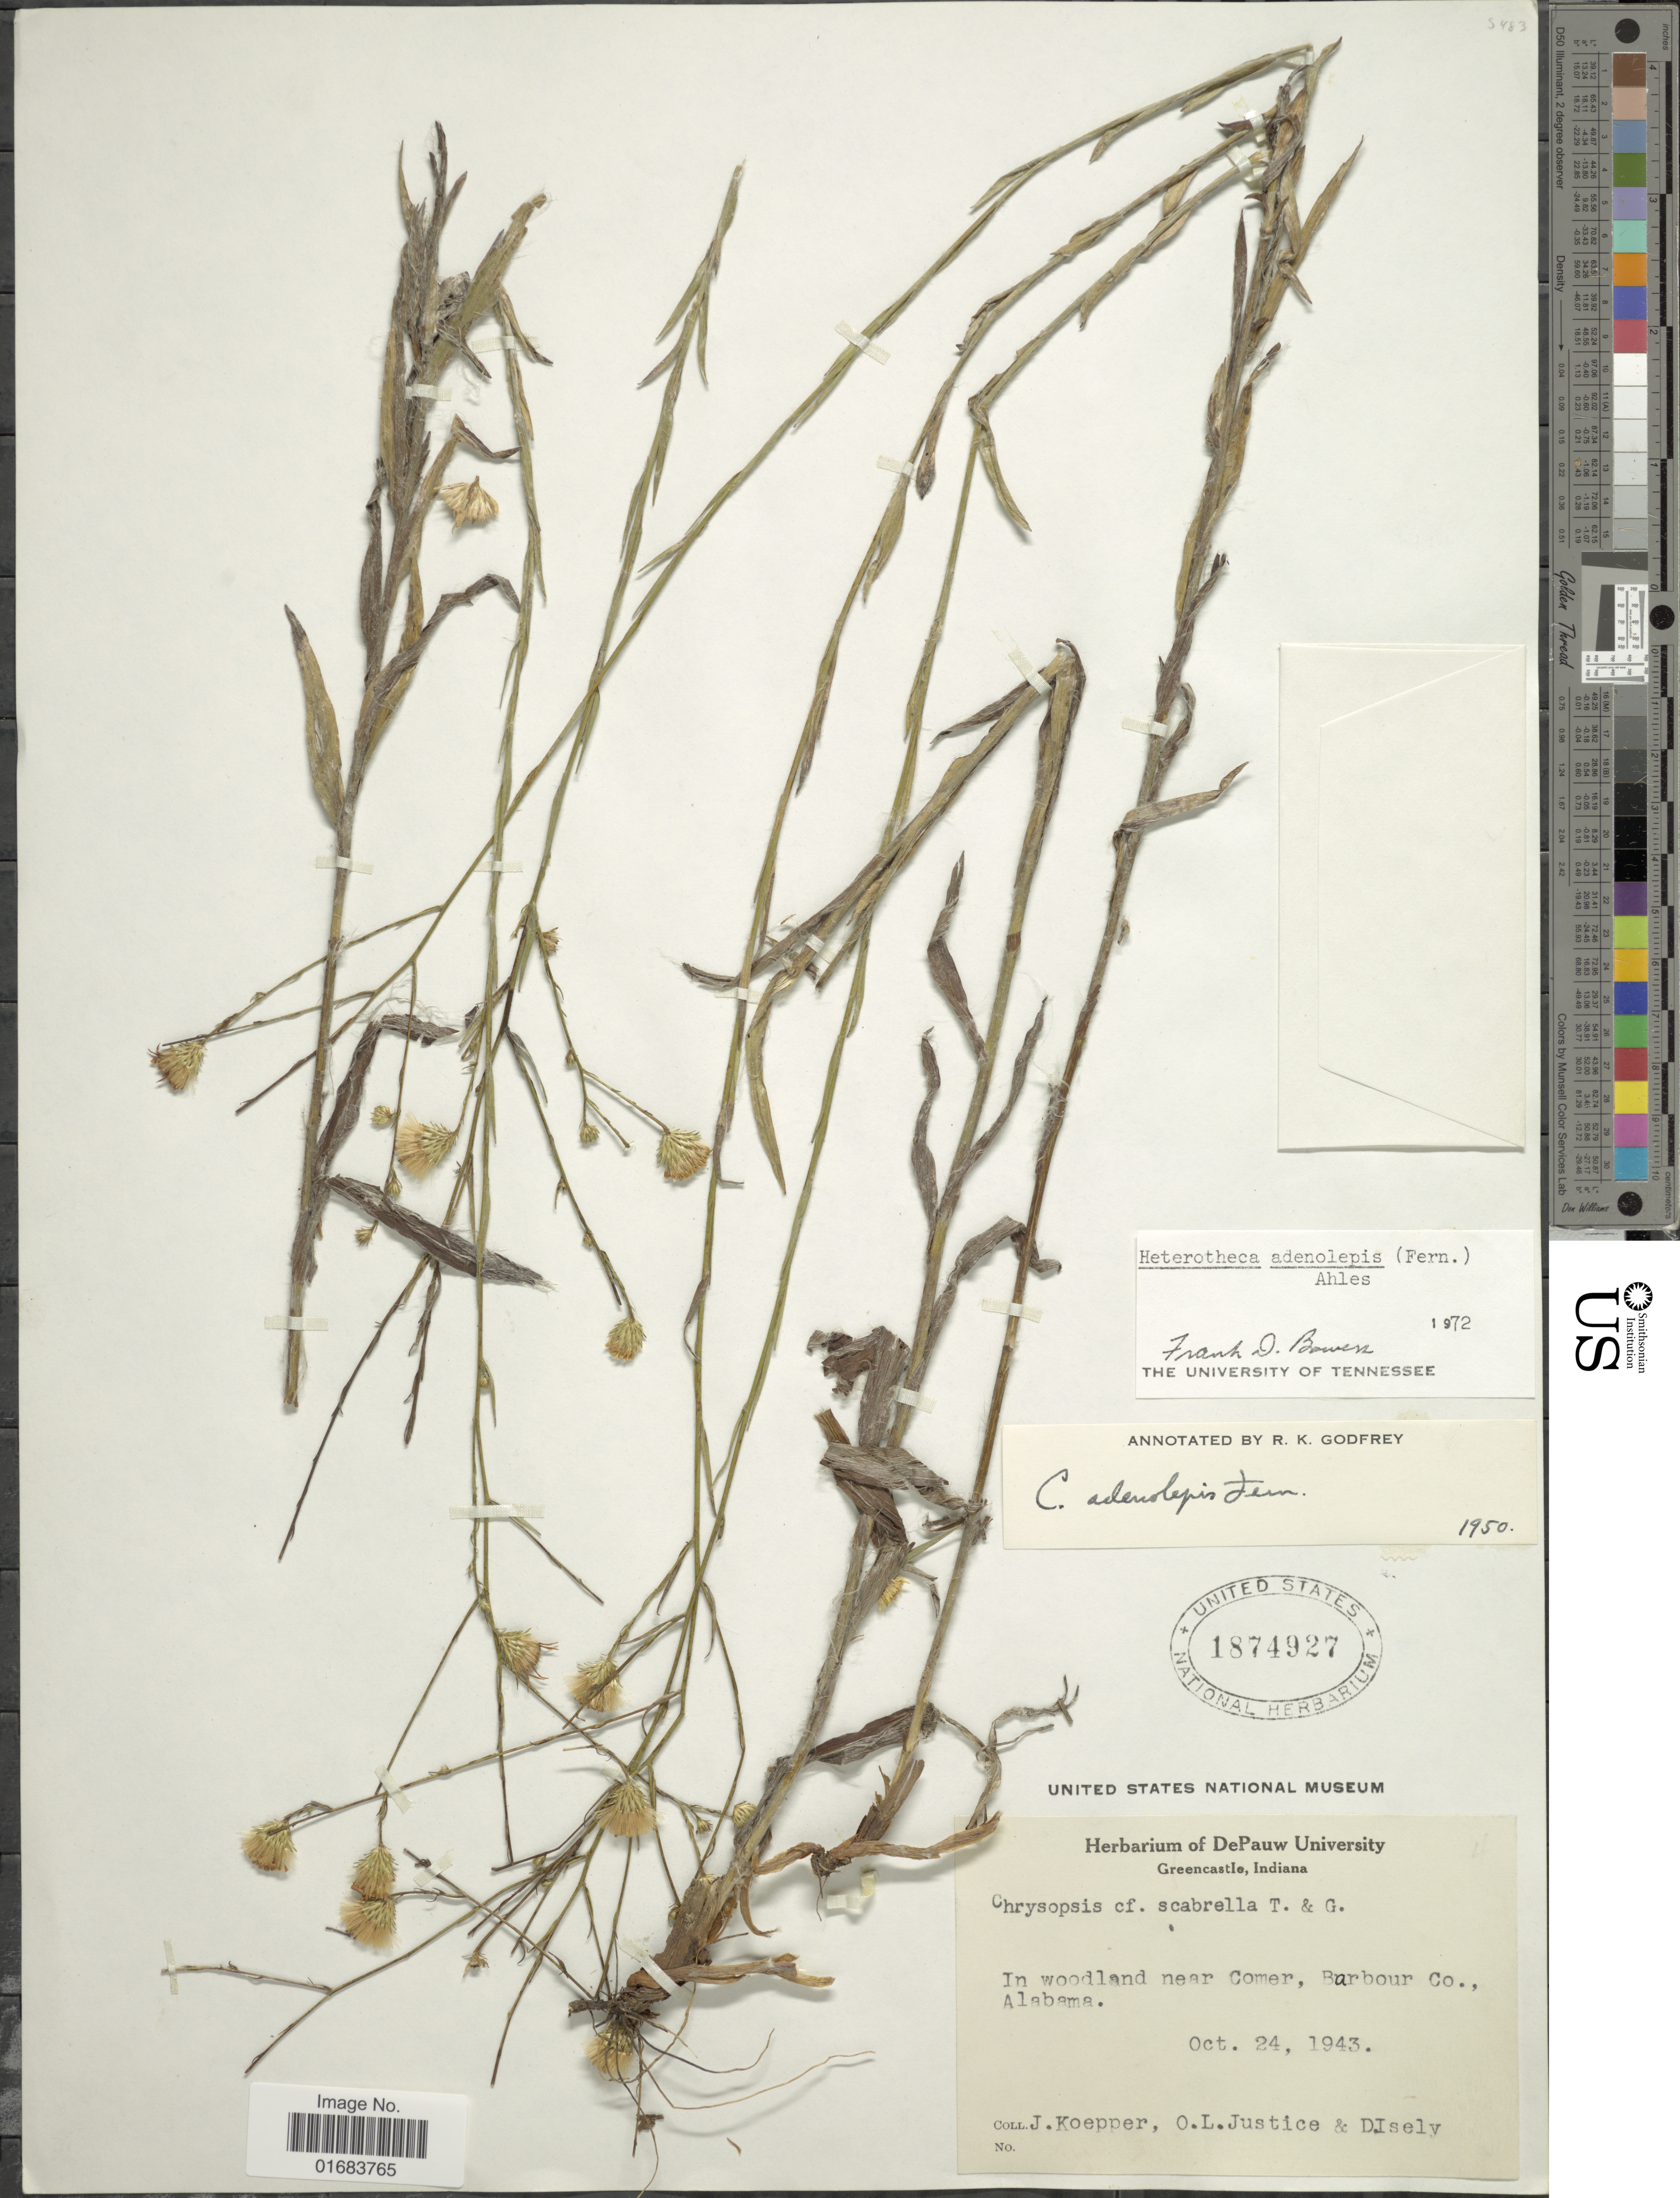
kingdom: Plantae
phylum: Tracheophyta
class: Magnoliopsida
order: Asterales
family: Asteraceae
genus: Pityopsis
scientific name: Pityopsis adenolepis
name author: (Fernald) Semple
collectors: J. M. Koepper, O. Justice & D. Isely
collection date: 1943-10-24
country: United States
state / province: Alabama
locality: Near Comer, Barbour Co.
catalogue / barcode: US 1874927